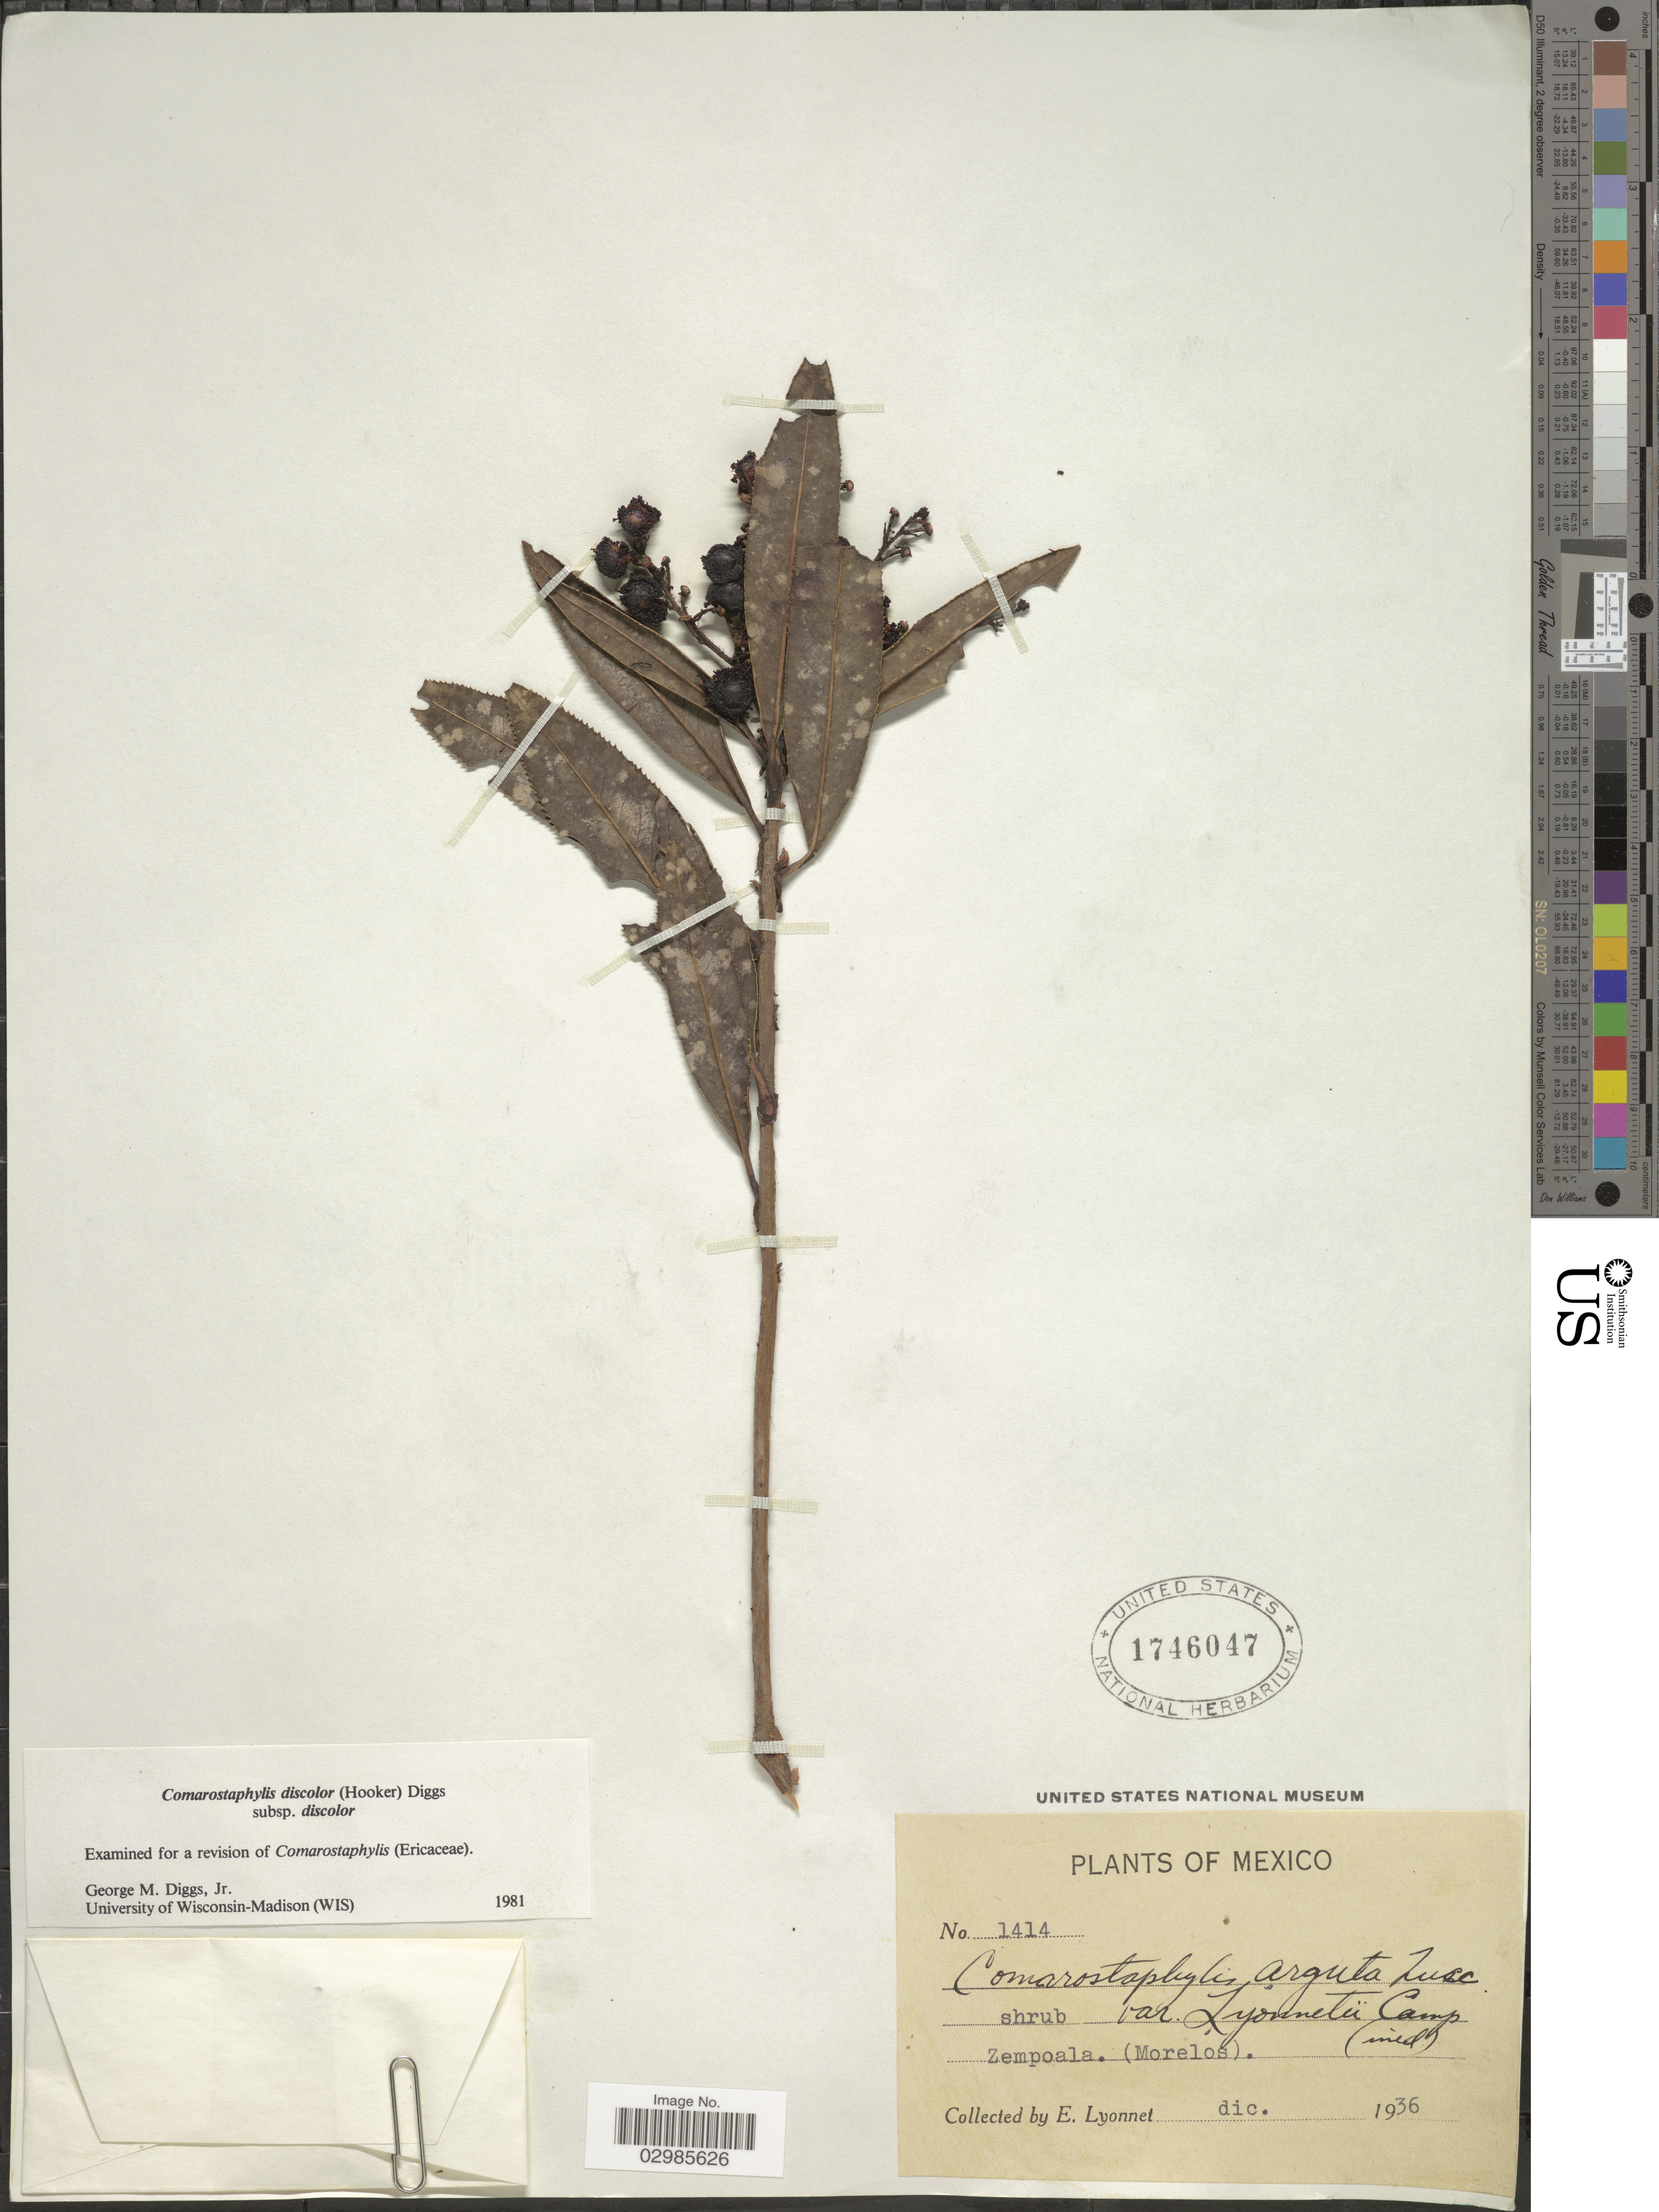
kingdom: Plantae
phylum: Tracheophyta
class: Magnoliopsida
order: Ericales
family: Ericaceae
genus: Comarostaphylis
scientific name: Comarostaphylis discolor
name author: (Hook.) Diggs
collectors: E. Lyonnet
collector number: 1414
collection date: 1936-12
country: Mexico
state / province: Morelos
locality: Zempoala (Morelos).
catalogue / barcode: US 1746047